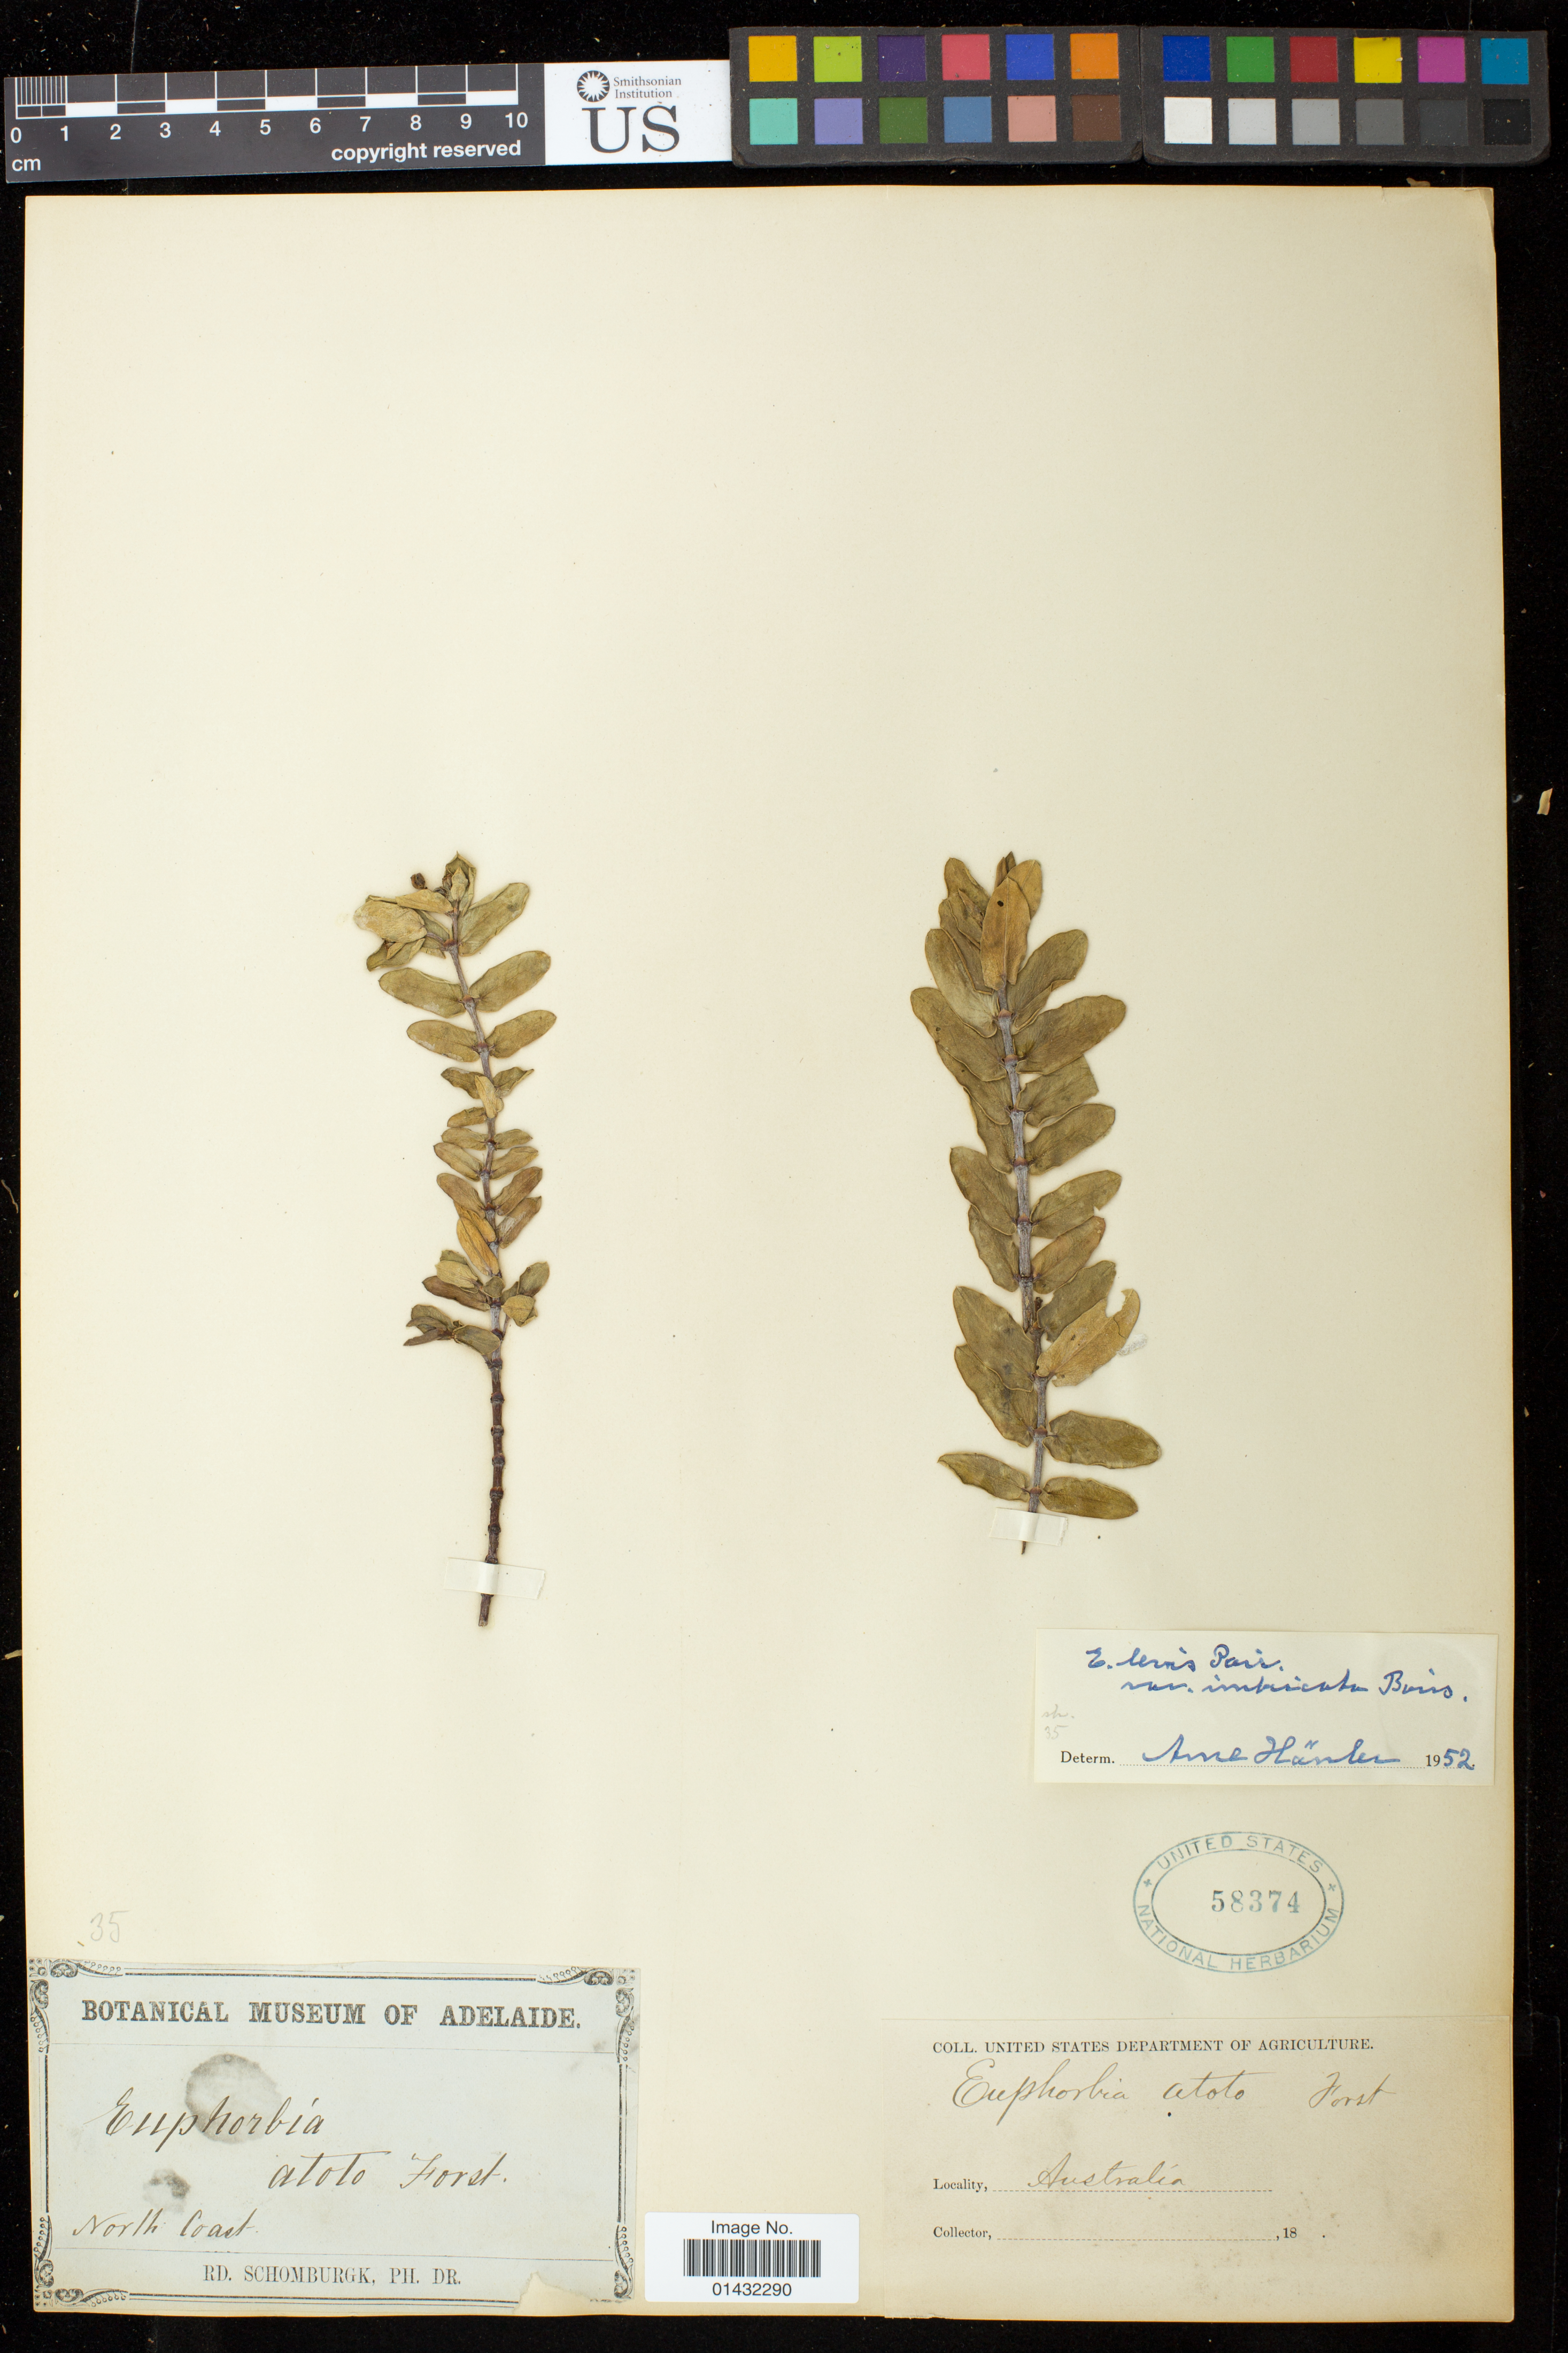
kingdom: Plantae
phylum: Tracheophyta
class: Magnoliopsida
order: Malpighiales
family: Euphorbiaceae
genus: Euphorbia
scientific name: Euphorbia pallens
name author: Dillwyn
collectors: M. R. Schomburgk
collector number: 35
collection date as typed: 18--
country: Australia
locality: North Coast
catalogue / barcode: US 58374